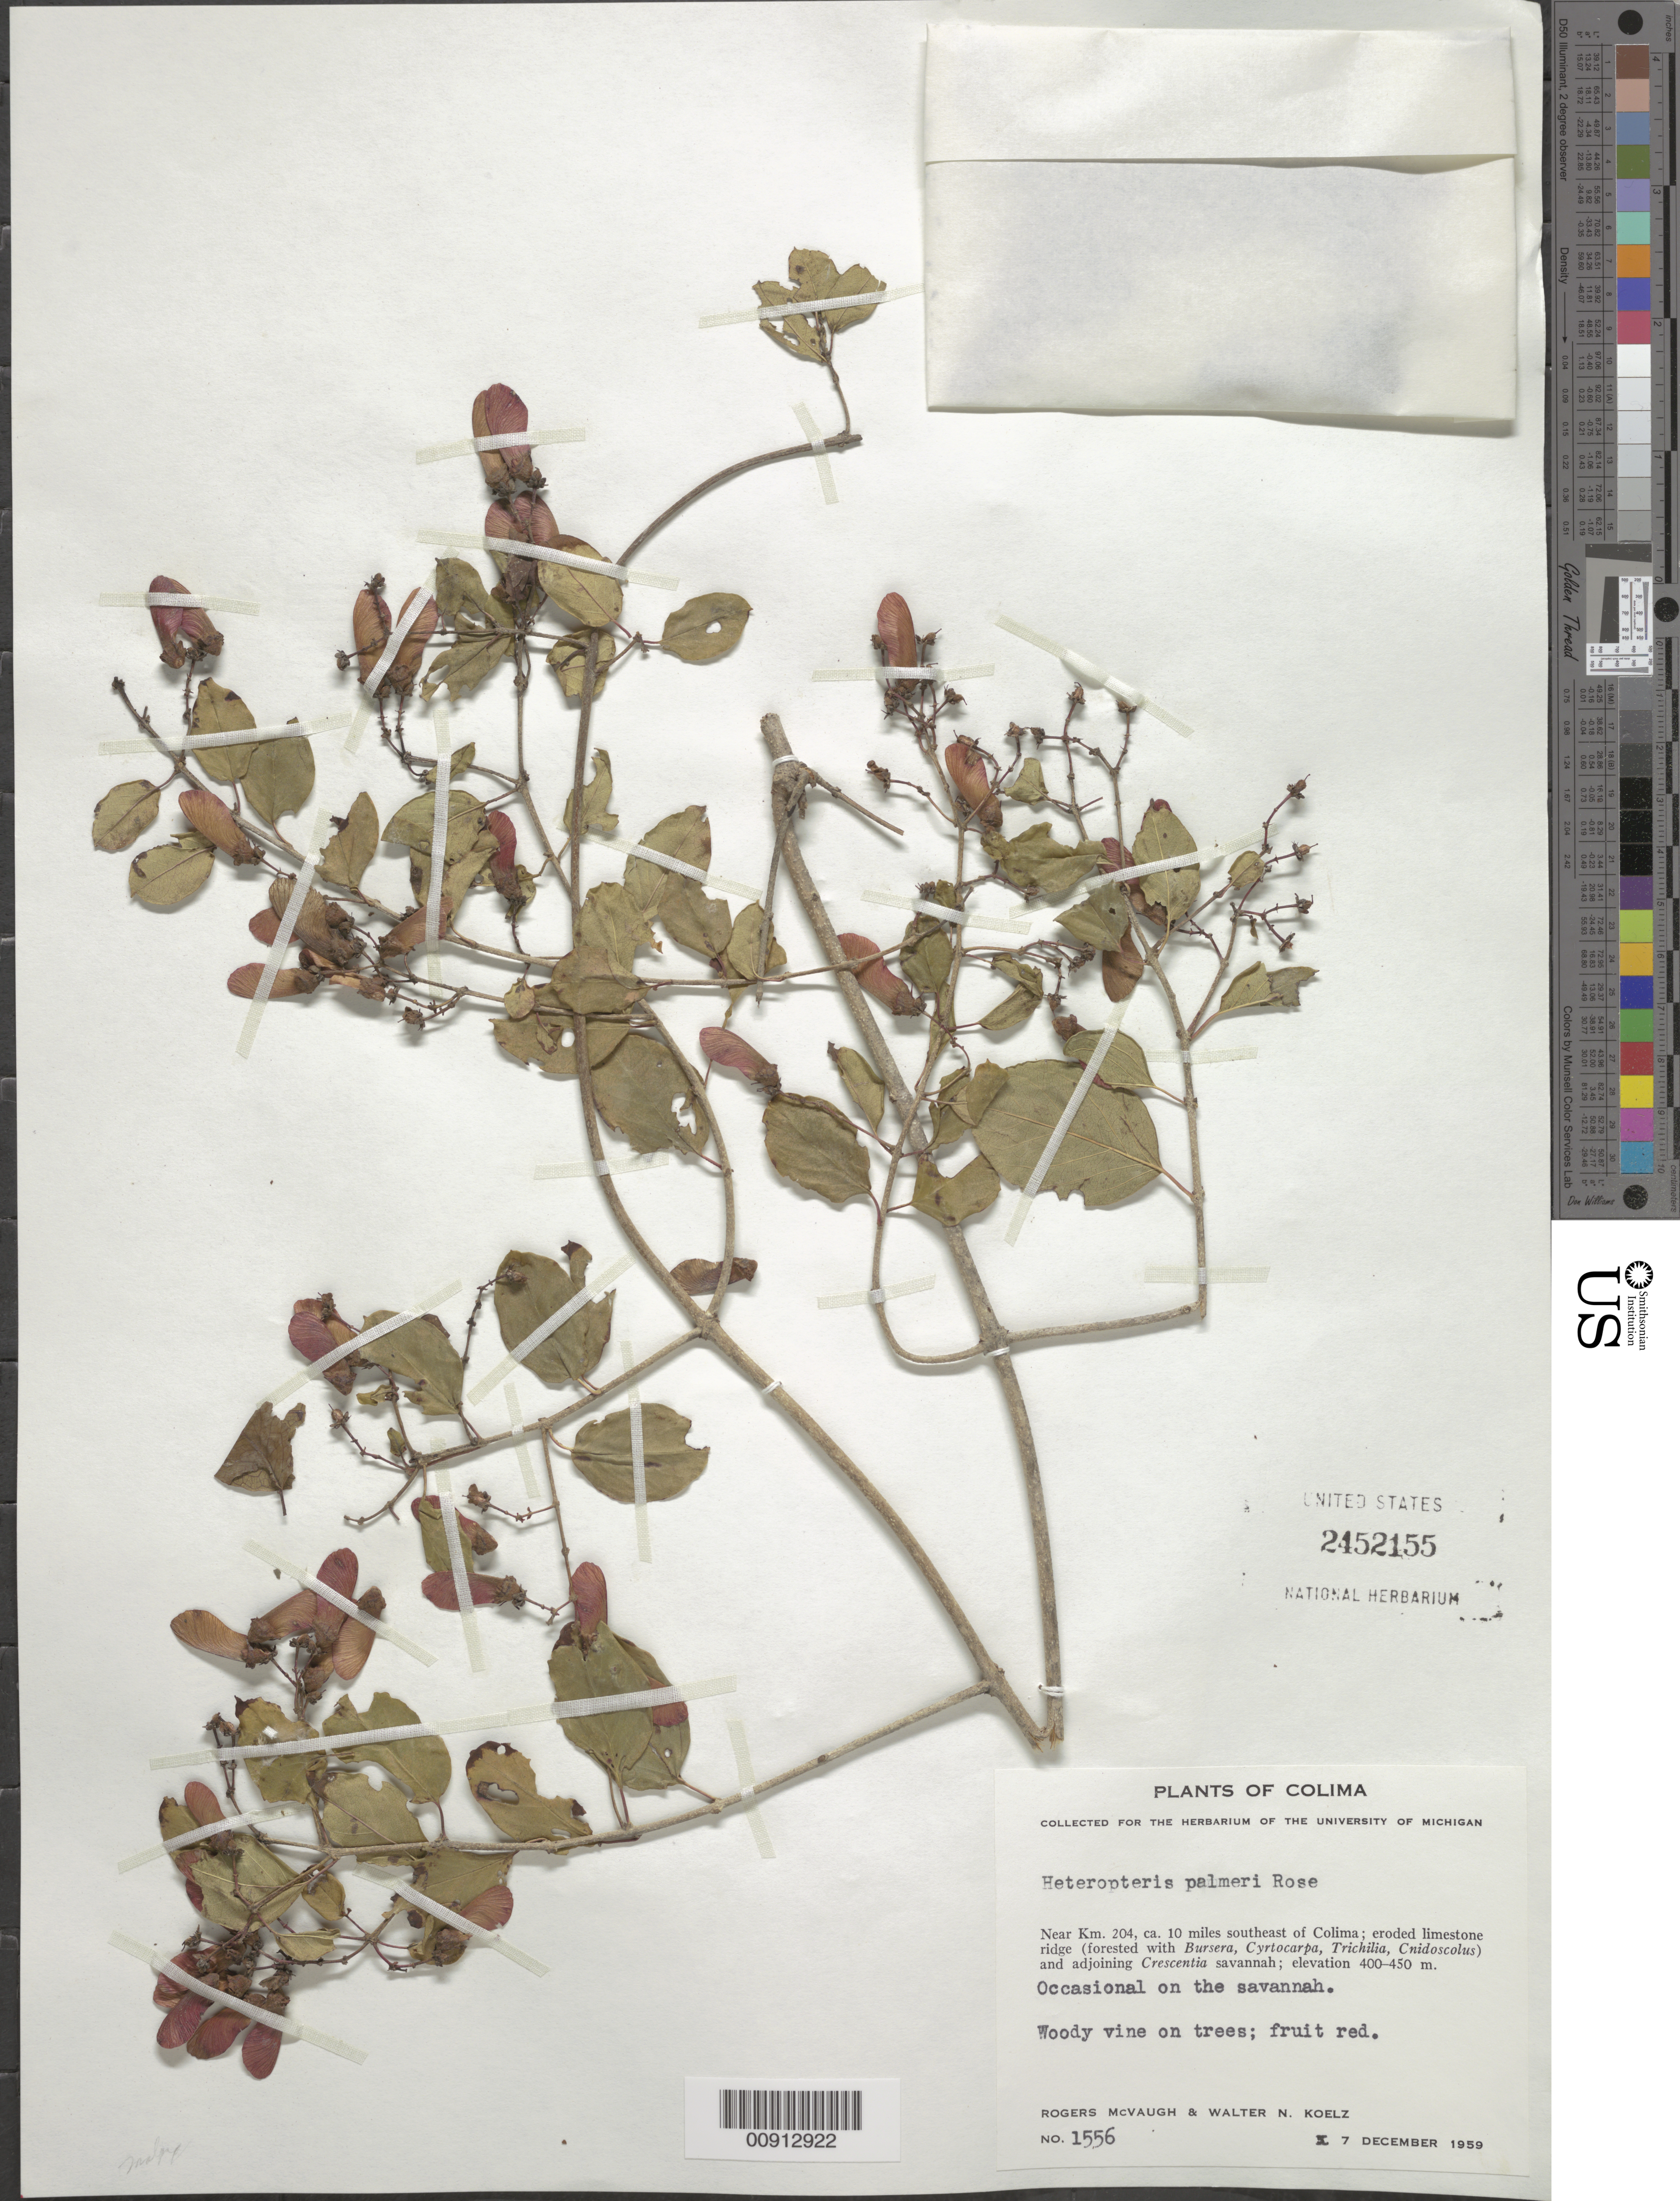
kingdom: Plantae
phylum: Tracheophyta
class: Magnoliopsida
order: Malpighiales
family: Malpighiaceae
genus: Heteropterys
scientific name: Heteropterys palmeri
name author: Rose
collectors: R. McVaugh & W. N. Koelz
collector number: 1556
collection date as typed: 07 Dec 1959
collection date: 1959-12-07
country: Mexico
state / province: Colima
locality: Near km. 204, ca. 10 miles southeast of Colima.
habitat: Eroded limestone ridge (forested w/Bursera, Cyrtocarpa, Trichilia, Cnidoscolus) & adjoining Crescentia savannah.Vine on trees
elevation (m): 450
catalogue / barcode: US 2452155